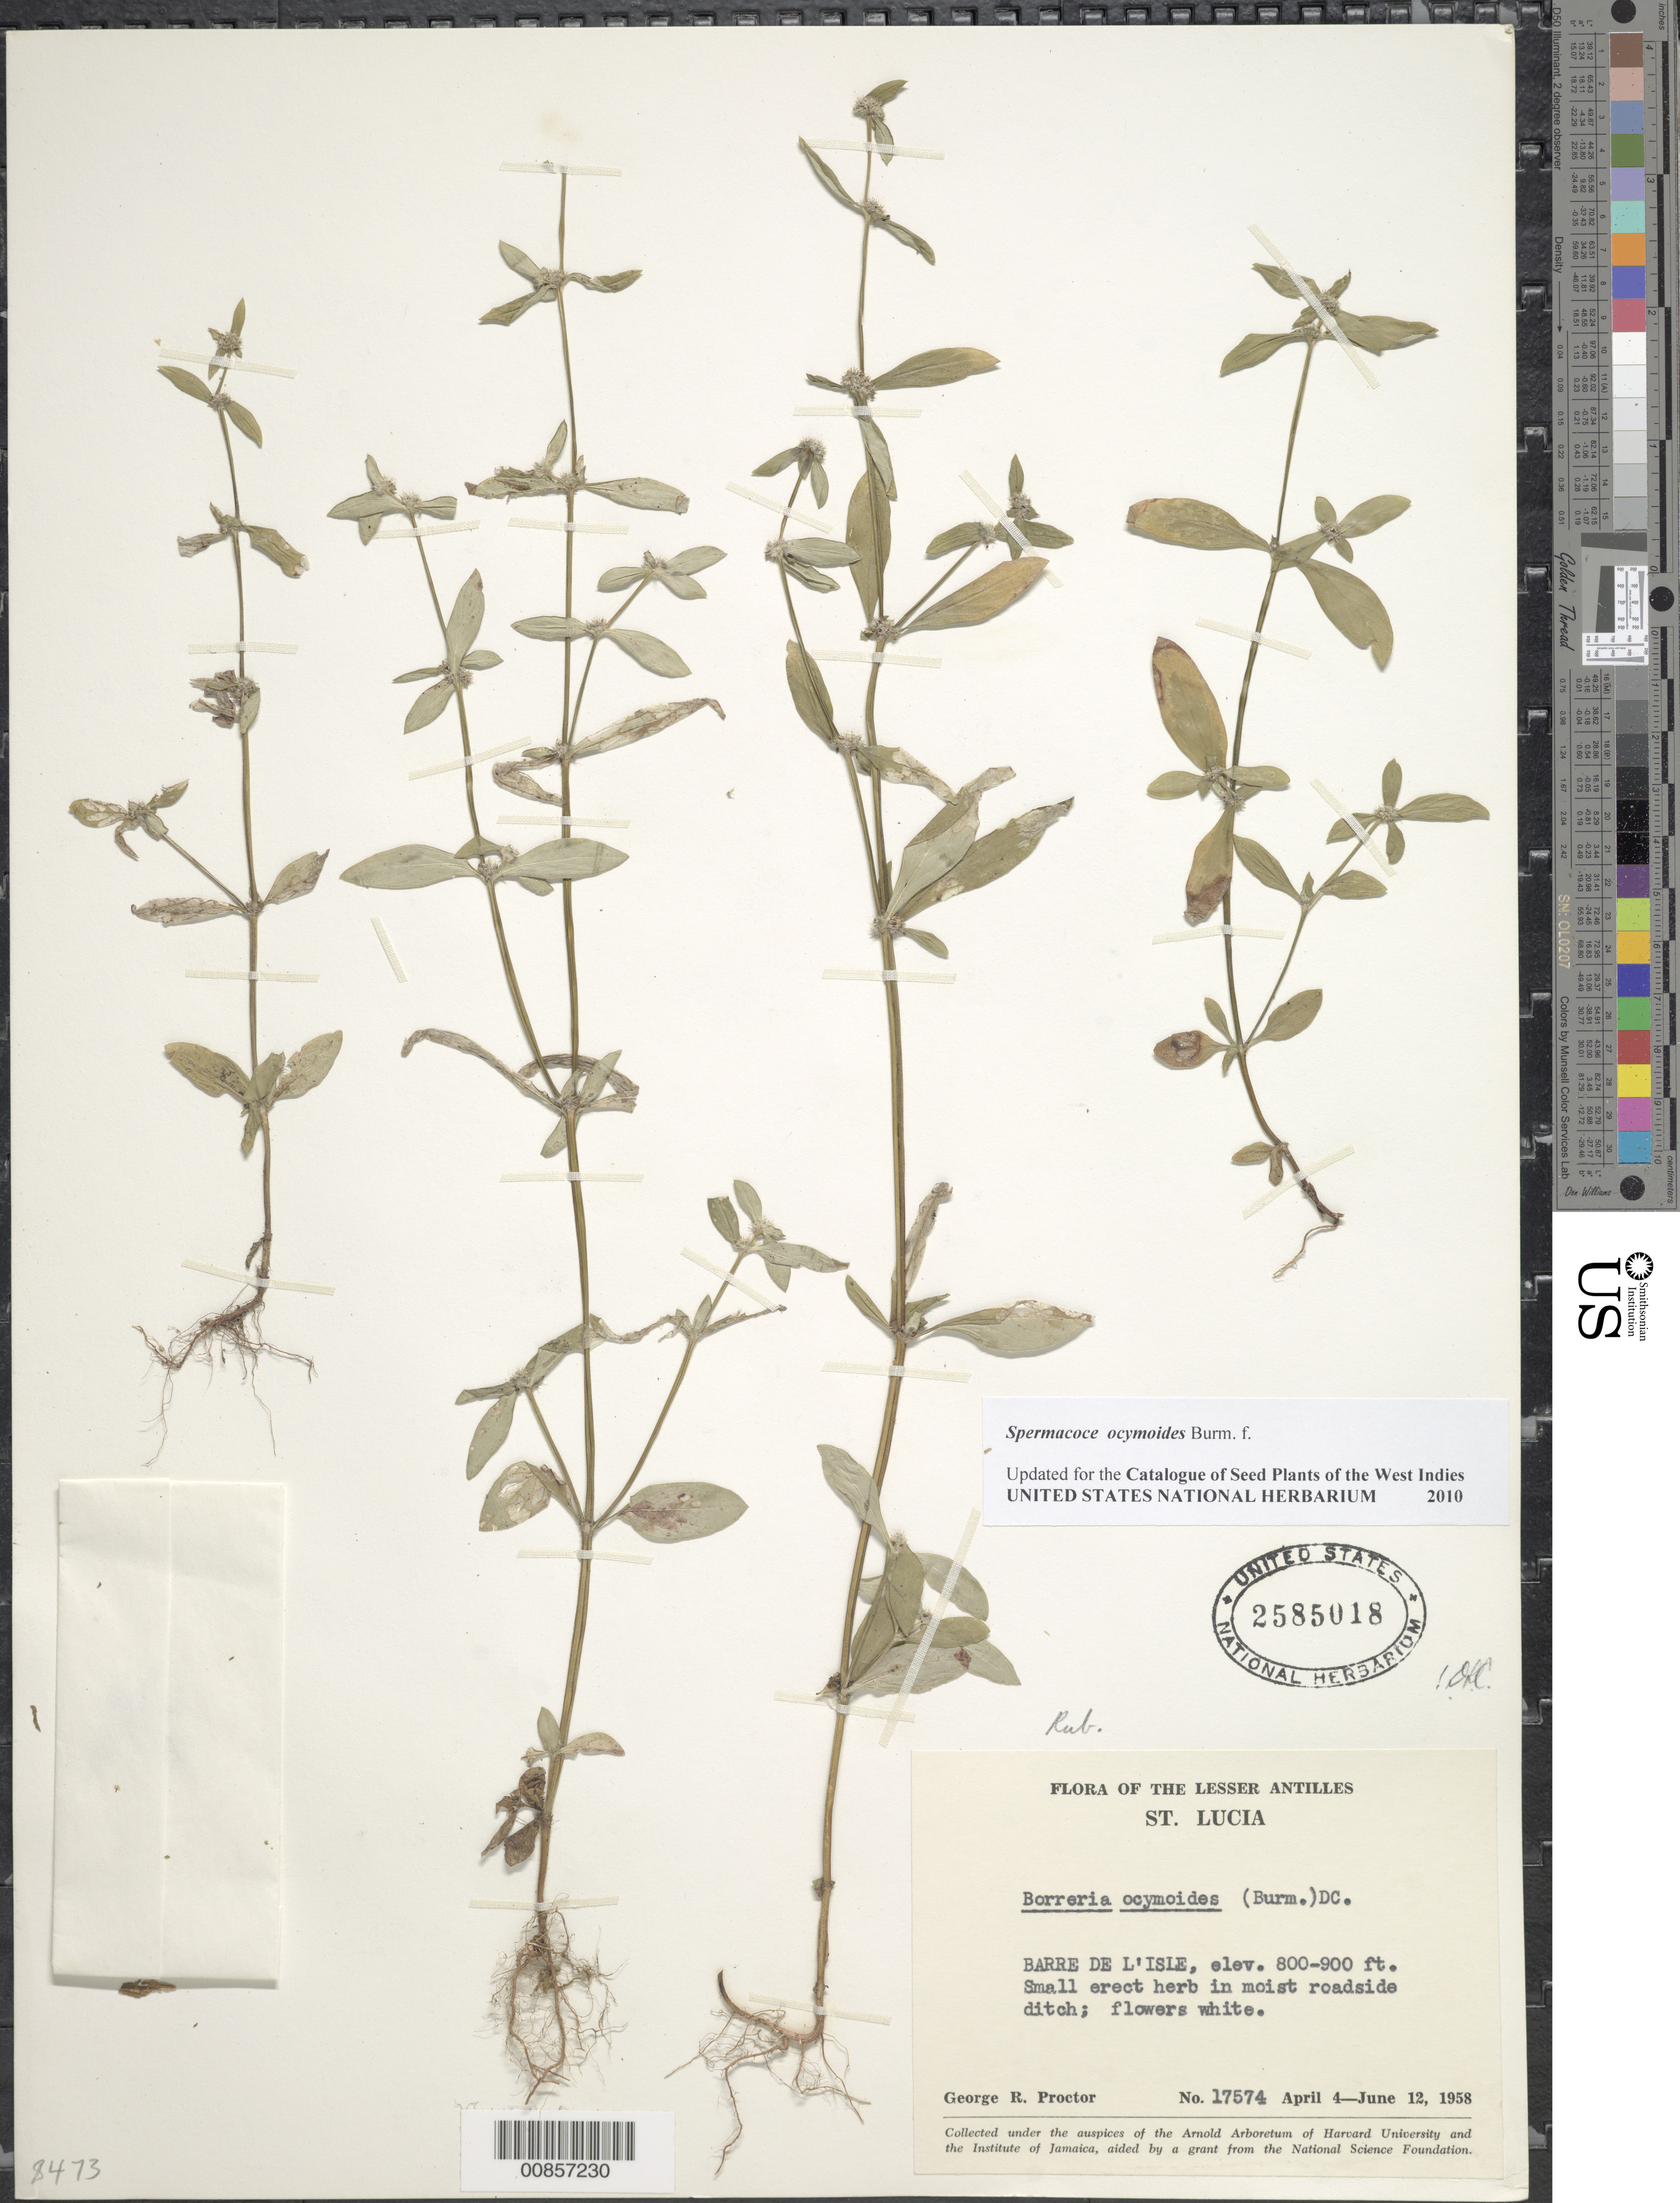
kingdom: Plantae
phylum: Tracheophyta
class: Magnoliopsida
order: Gentianales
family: Rubiaceae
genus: Spermacoce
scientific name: Spermacoce ocymoides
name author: Burm. f.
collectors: G. R. Proctor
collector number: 17574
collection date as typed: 04 Apr 1958 to 12 Jun 1958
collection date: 1958-04-04/1958-06-12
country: St. Lucia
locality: Barre de l'Isle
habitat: In moist roadside ditch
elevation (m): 244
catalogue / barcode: US 2585018